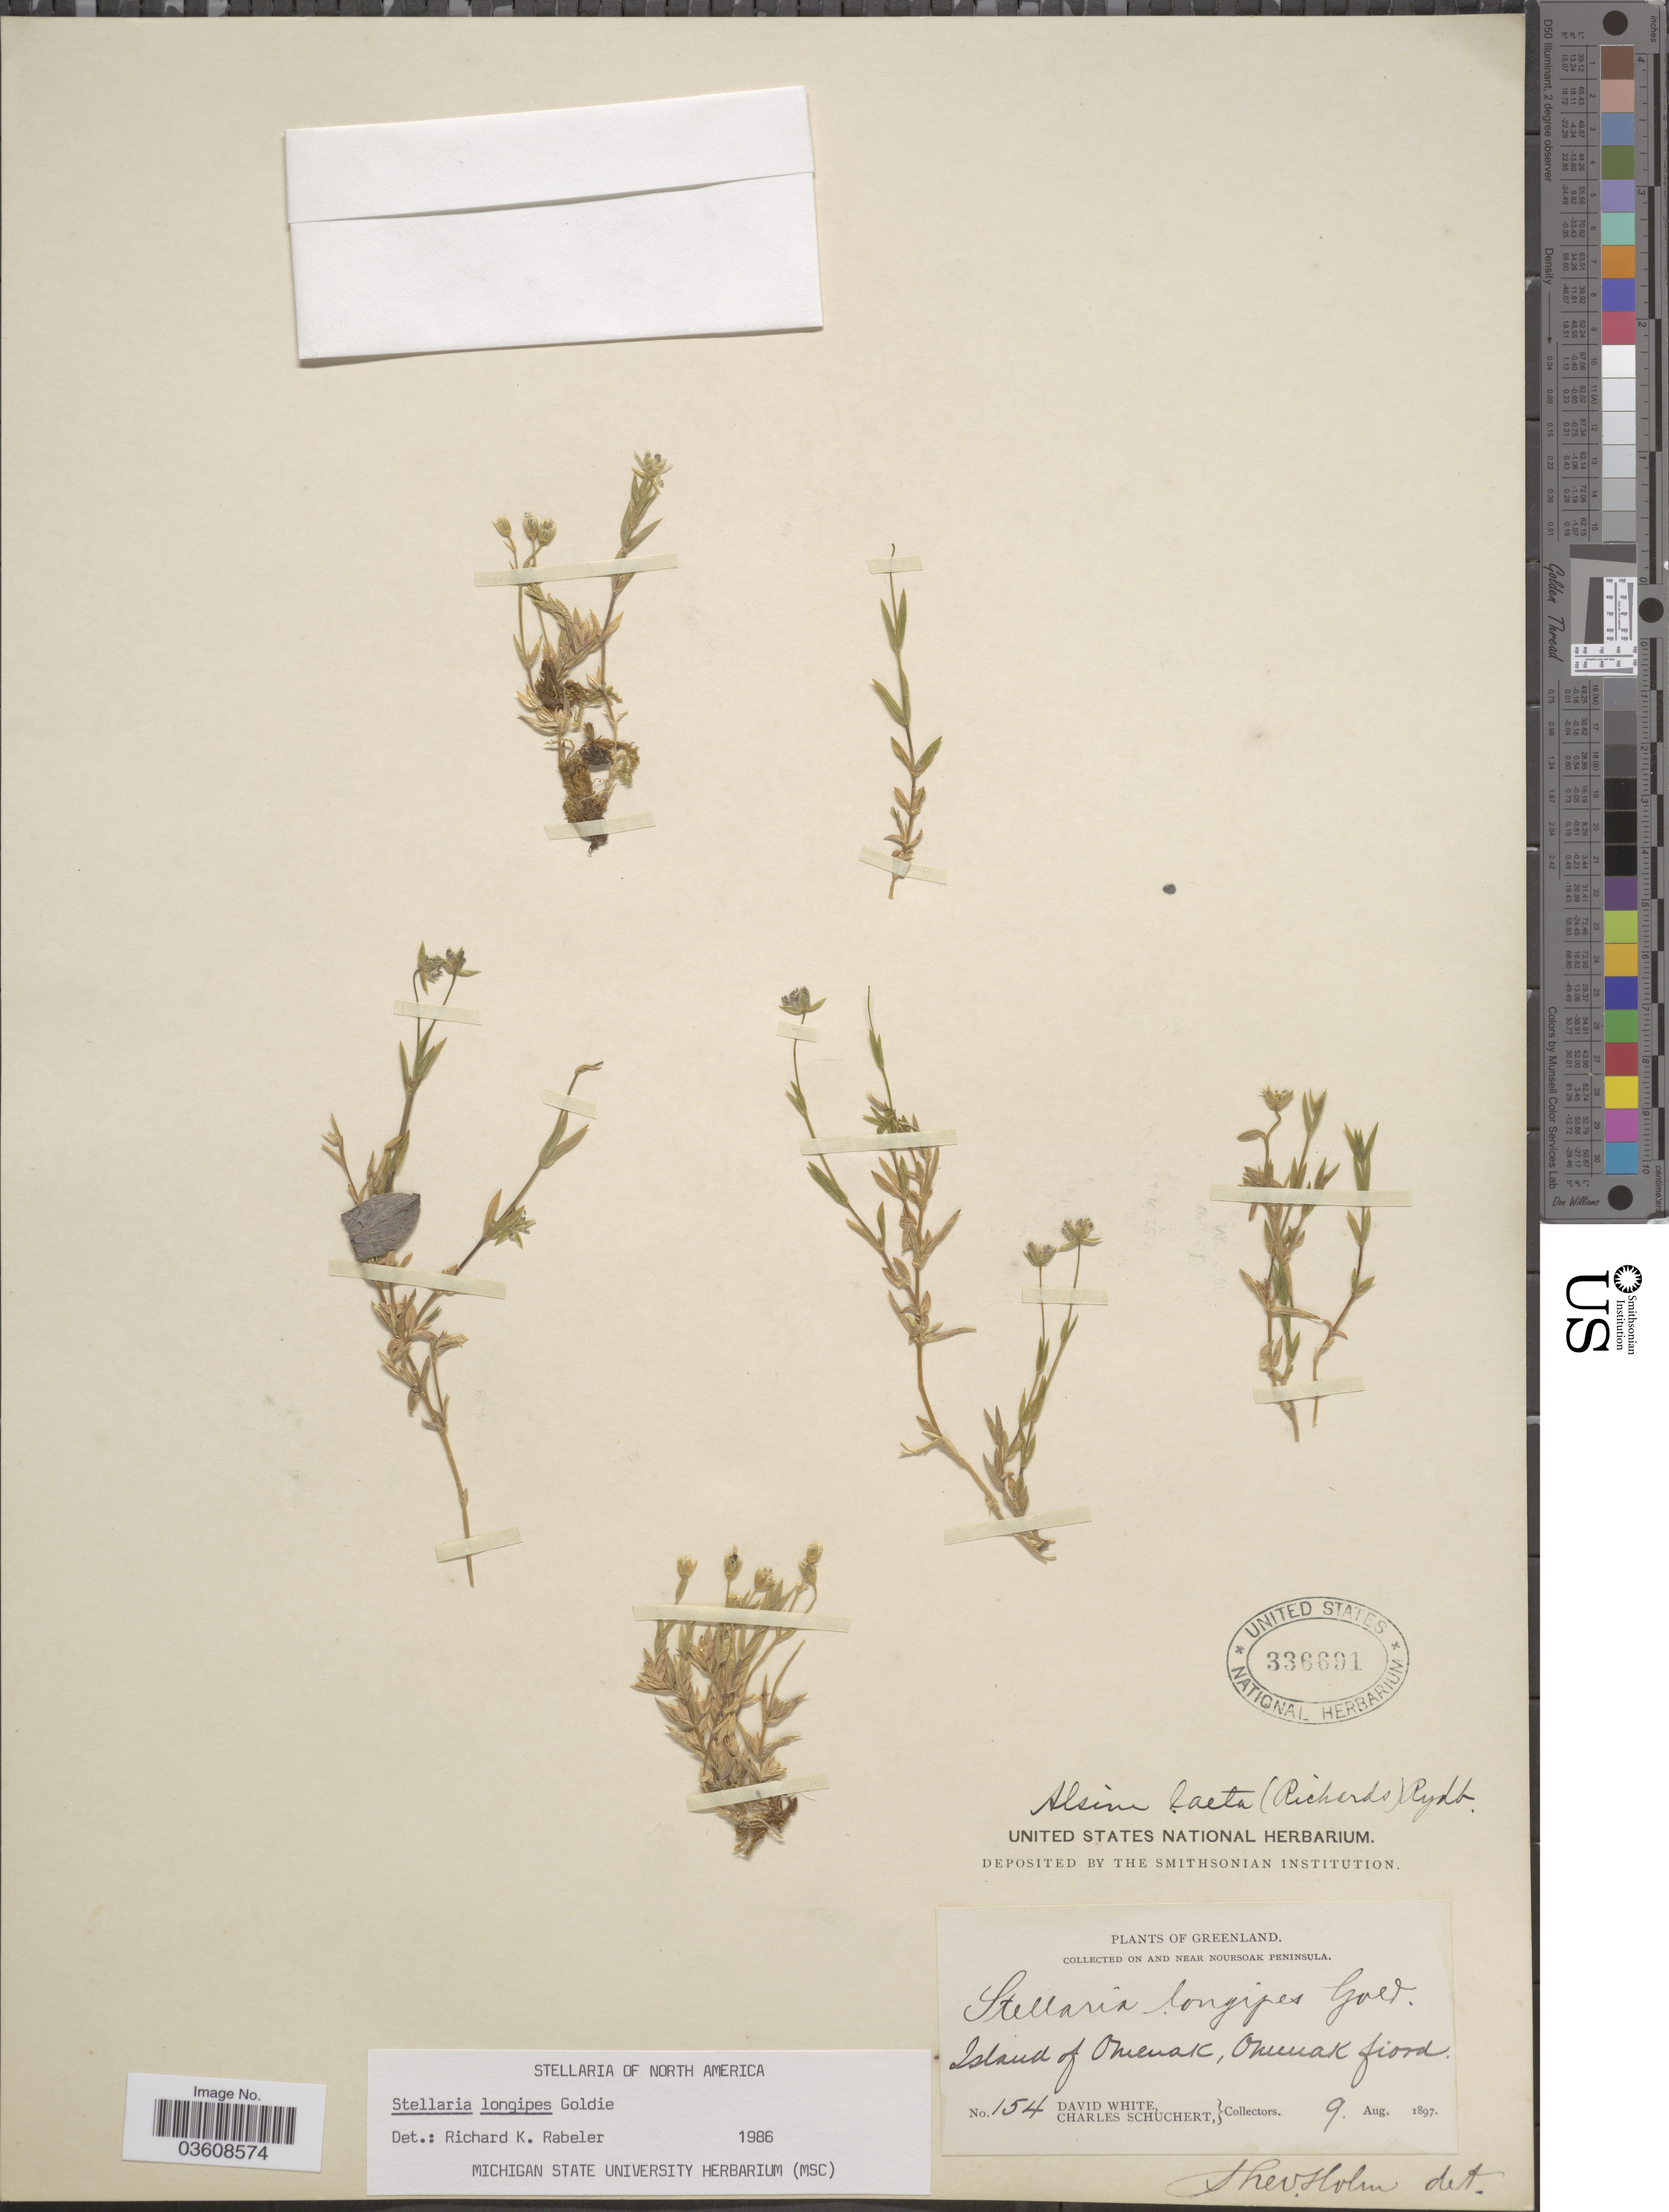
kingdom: Plantae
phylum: Tracheophyta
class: Magnoliopsida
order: Caryophyllales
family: Caryophyllaceae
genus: Stellaria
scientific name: Stellaria longipes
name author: Goldie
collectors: D. White & C. Schuchert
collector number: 154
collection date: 1897-08-09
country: Greenland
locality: On and near Noursoak Peninsula. Island of Omenak, Omenak fiord.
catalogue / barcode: US 336691